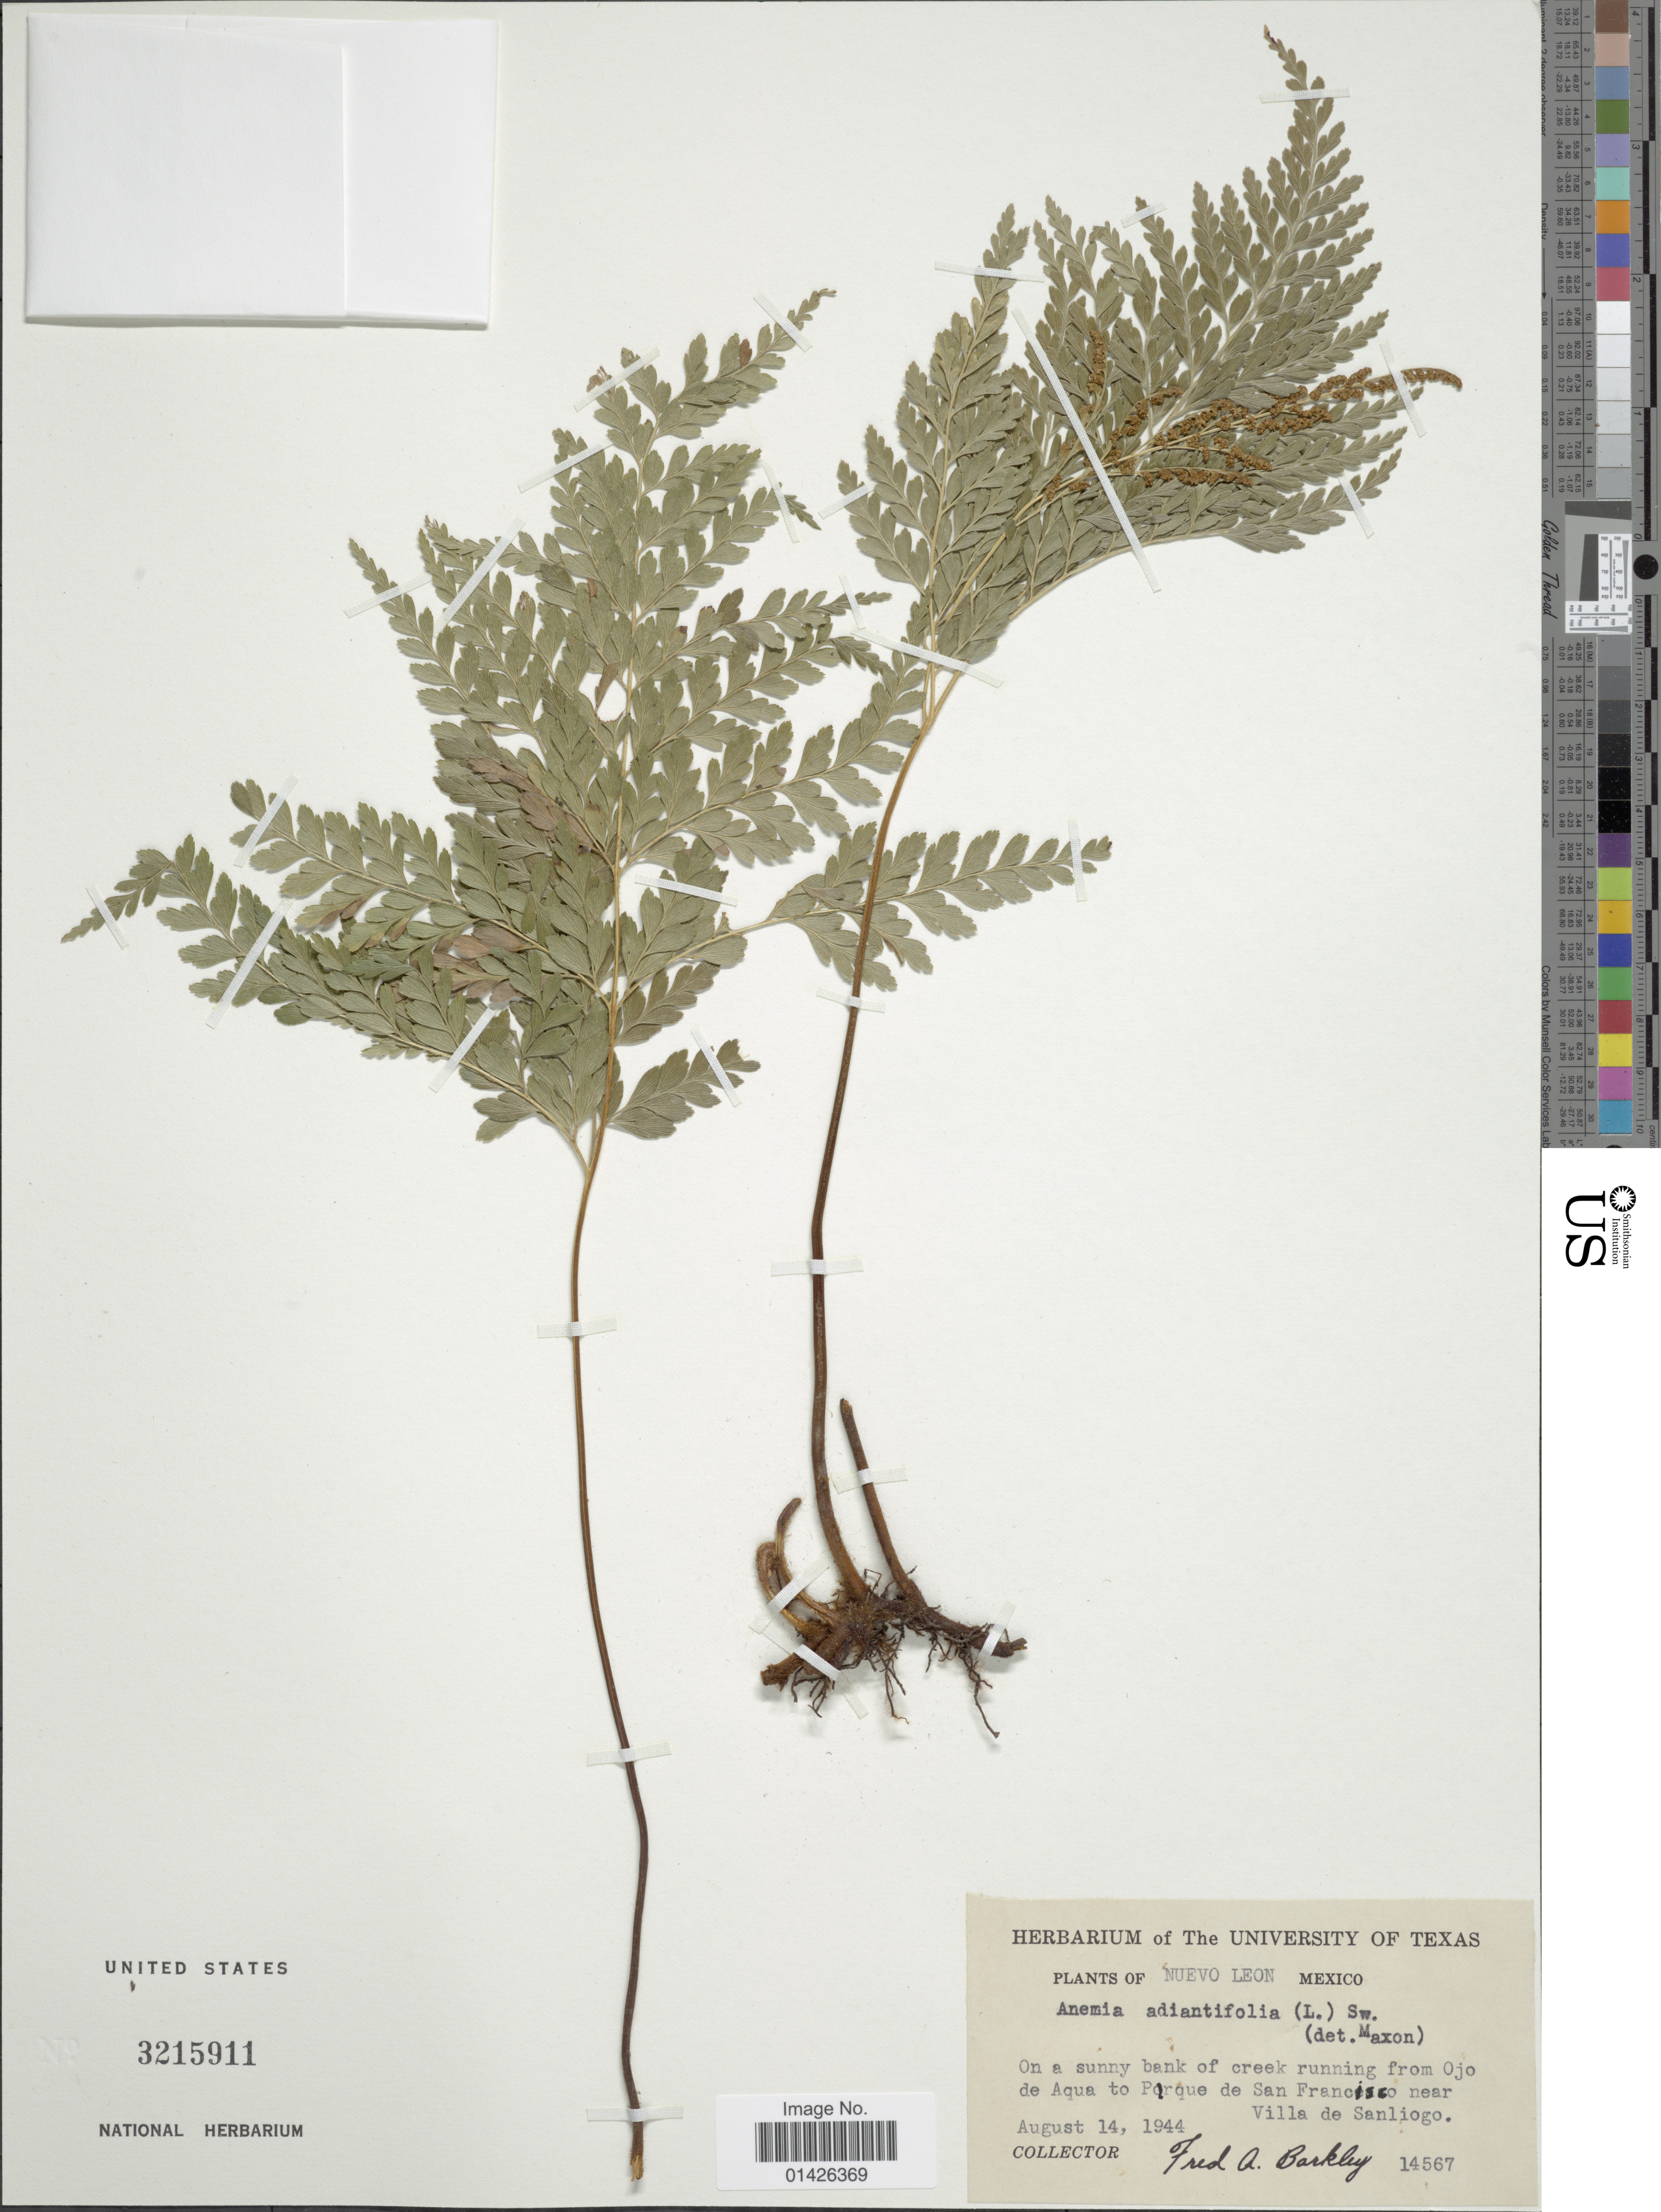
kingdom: Plantae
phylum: Tracheophyta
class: Polypodiopsida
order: Schizaeales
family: Anemiaceae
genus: Anemia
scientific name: Anemia adiantifolia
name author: (L.) Sw.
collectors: F. A. Barkley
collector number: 14567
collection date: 1944-08-14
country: Mexico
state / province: Nuevo León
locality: On a sunny bank of creek running from Ojo de Aqua to Porque de San Francisco near Villa de Sanliogo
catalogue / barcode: US 3215911